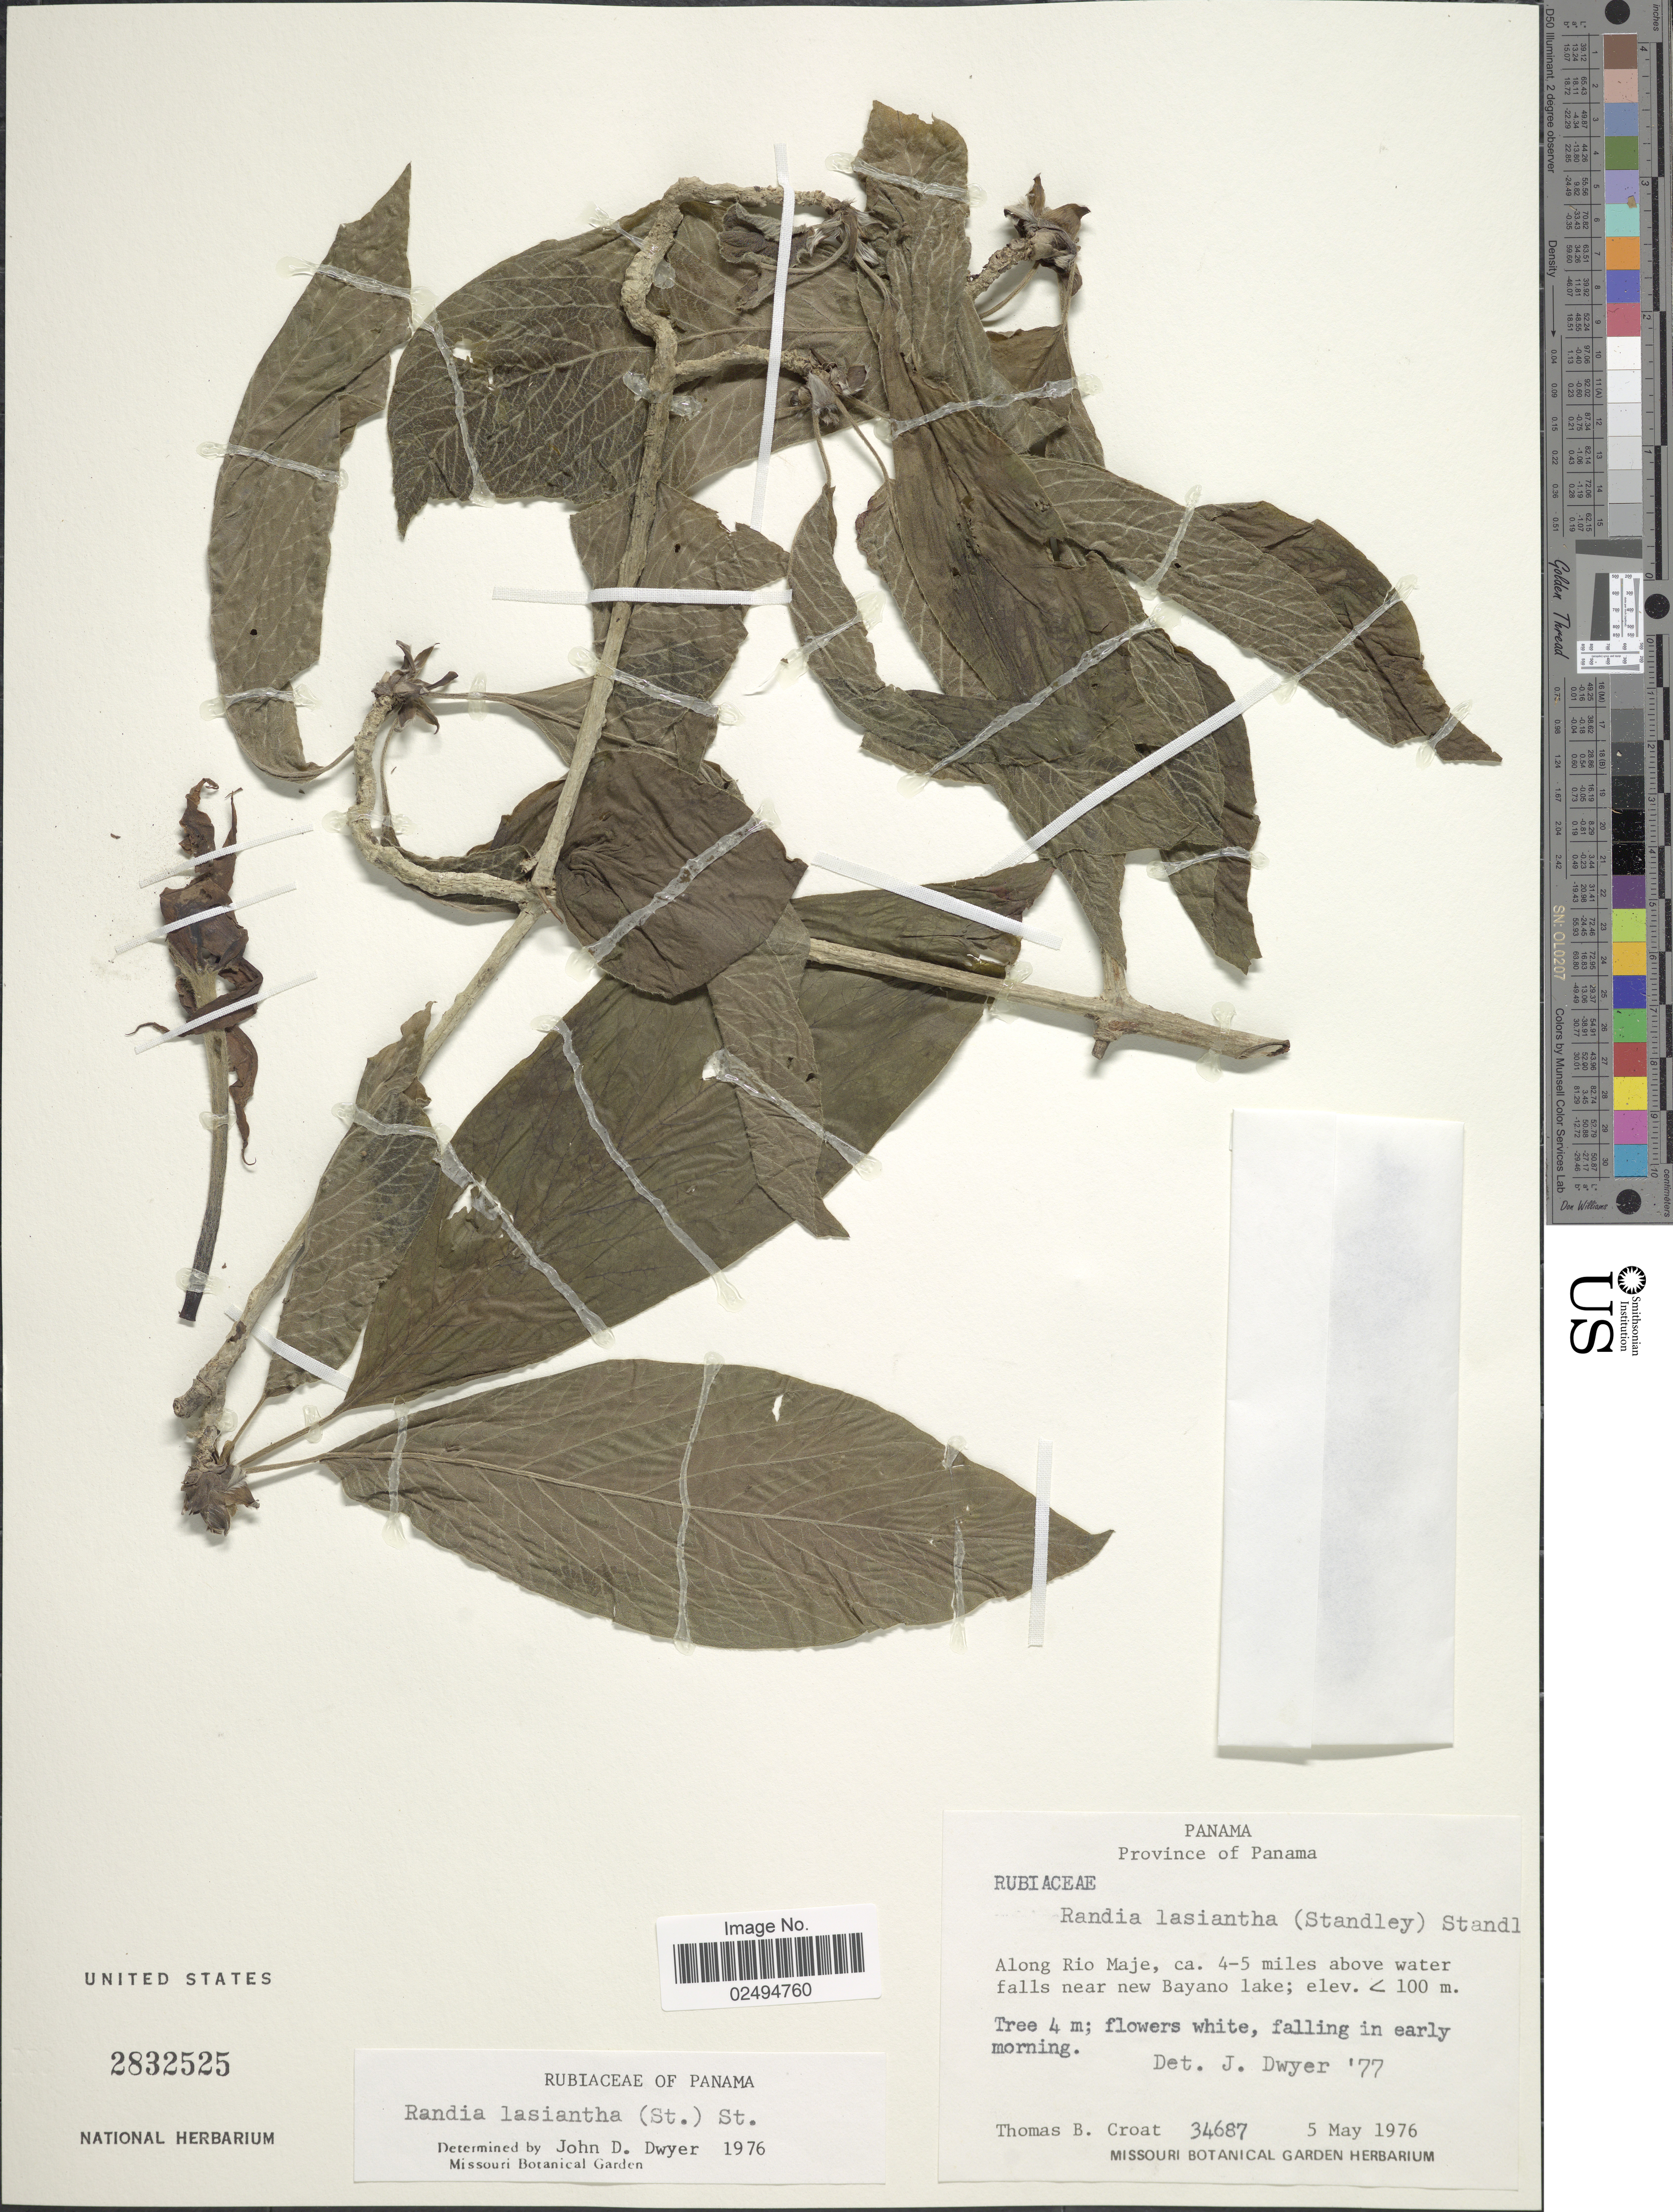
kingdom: Plantae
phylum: Tracheophyta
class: Magnoliopsida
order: Gentianales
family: Rubiaceae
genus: Randia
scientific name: Randia lasiantha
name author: (Standl.) Standl.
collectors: T. B. Croat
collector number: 34687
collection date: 1976-05-05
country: Panama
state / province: Panamá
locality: Province of Panama. Along Rio Maje, ca. 4-5 miles above water falls near new Bayano lake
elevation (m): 100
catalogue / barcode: US 2832525